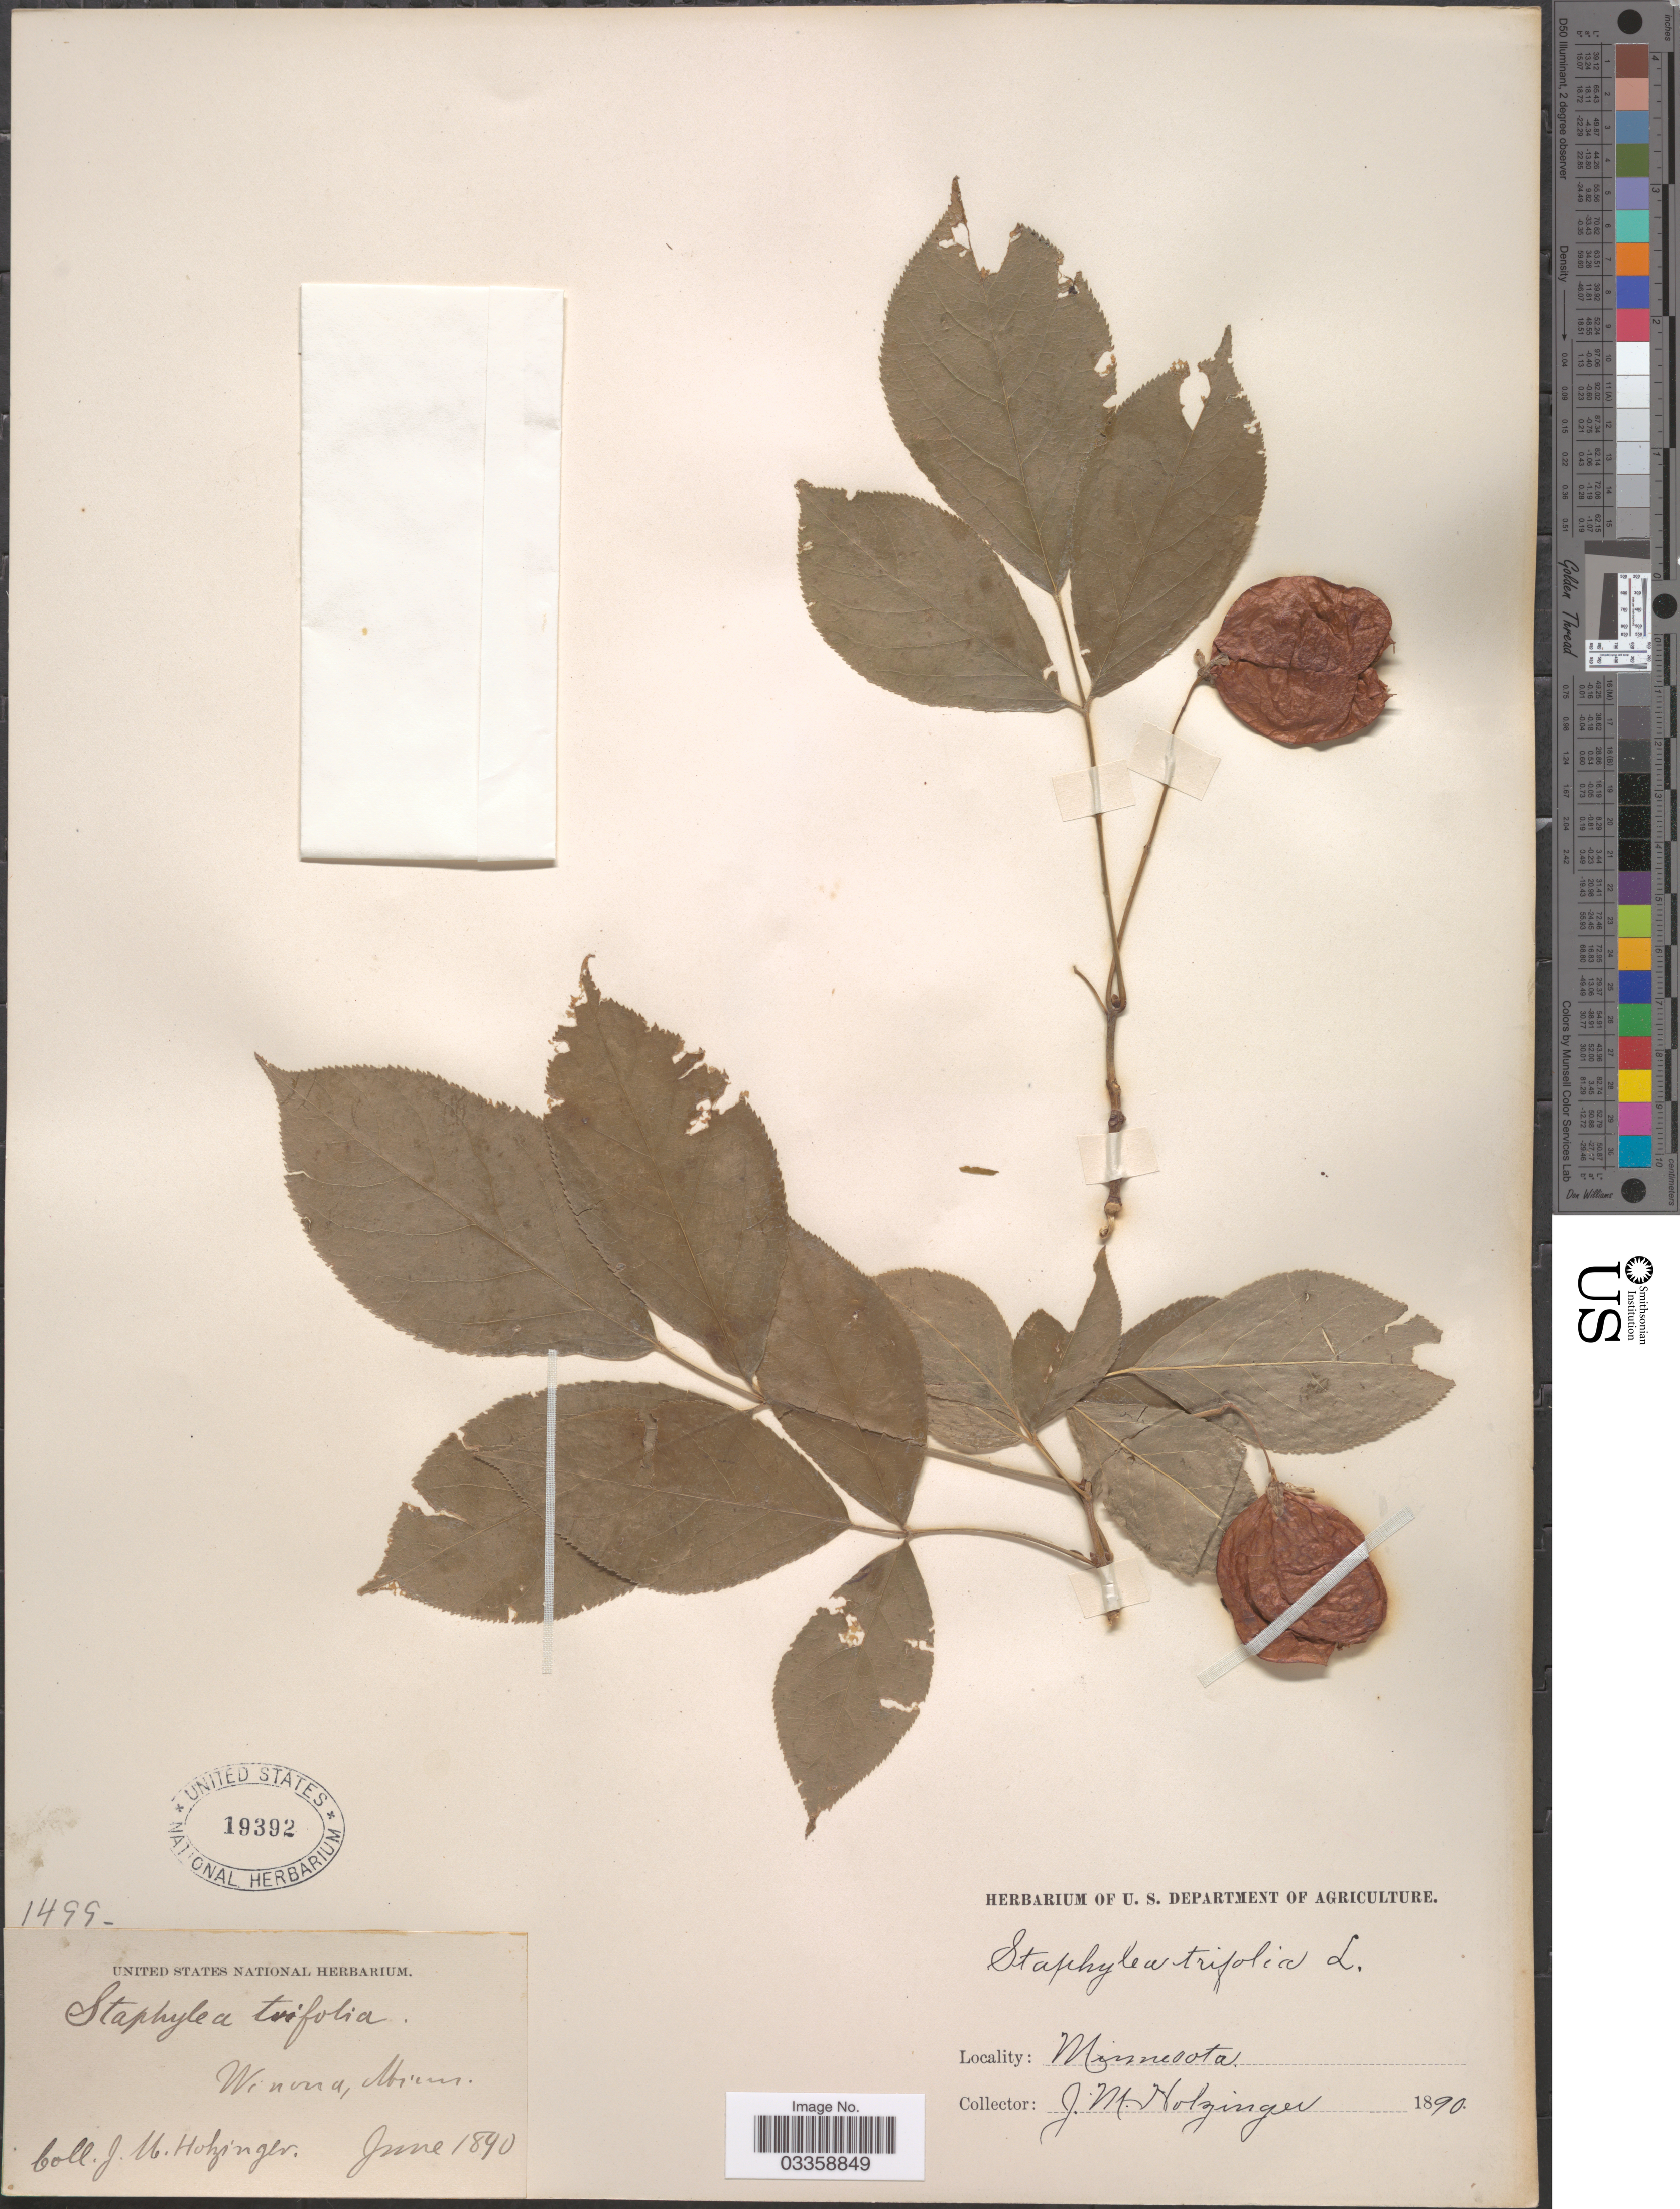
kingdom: Plantae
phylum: Tracheophyta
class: Magnoliopsida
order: Crossosomatales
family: Staphyleaceae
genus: Staphylea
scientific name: Staphylea trifolia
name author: L.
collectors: J. M. Holzinger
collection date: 1890-06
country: United States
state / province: Minnesota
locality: Winona, Minn.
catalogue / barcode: US 19392